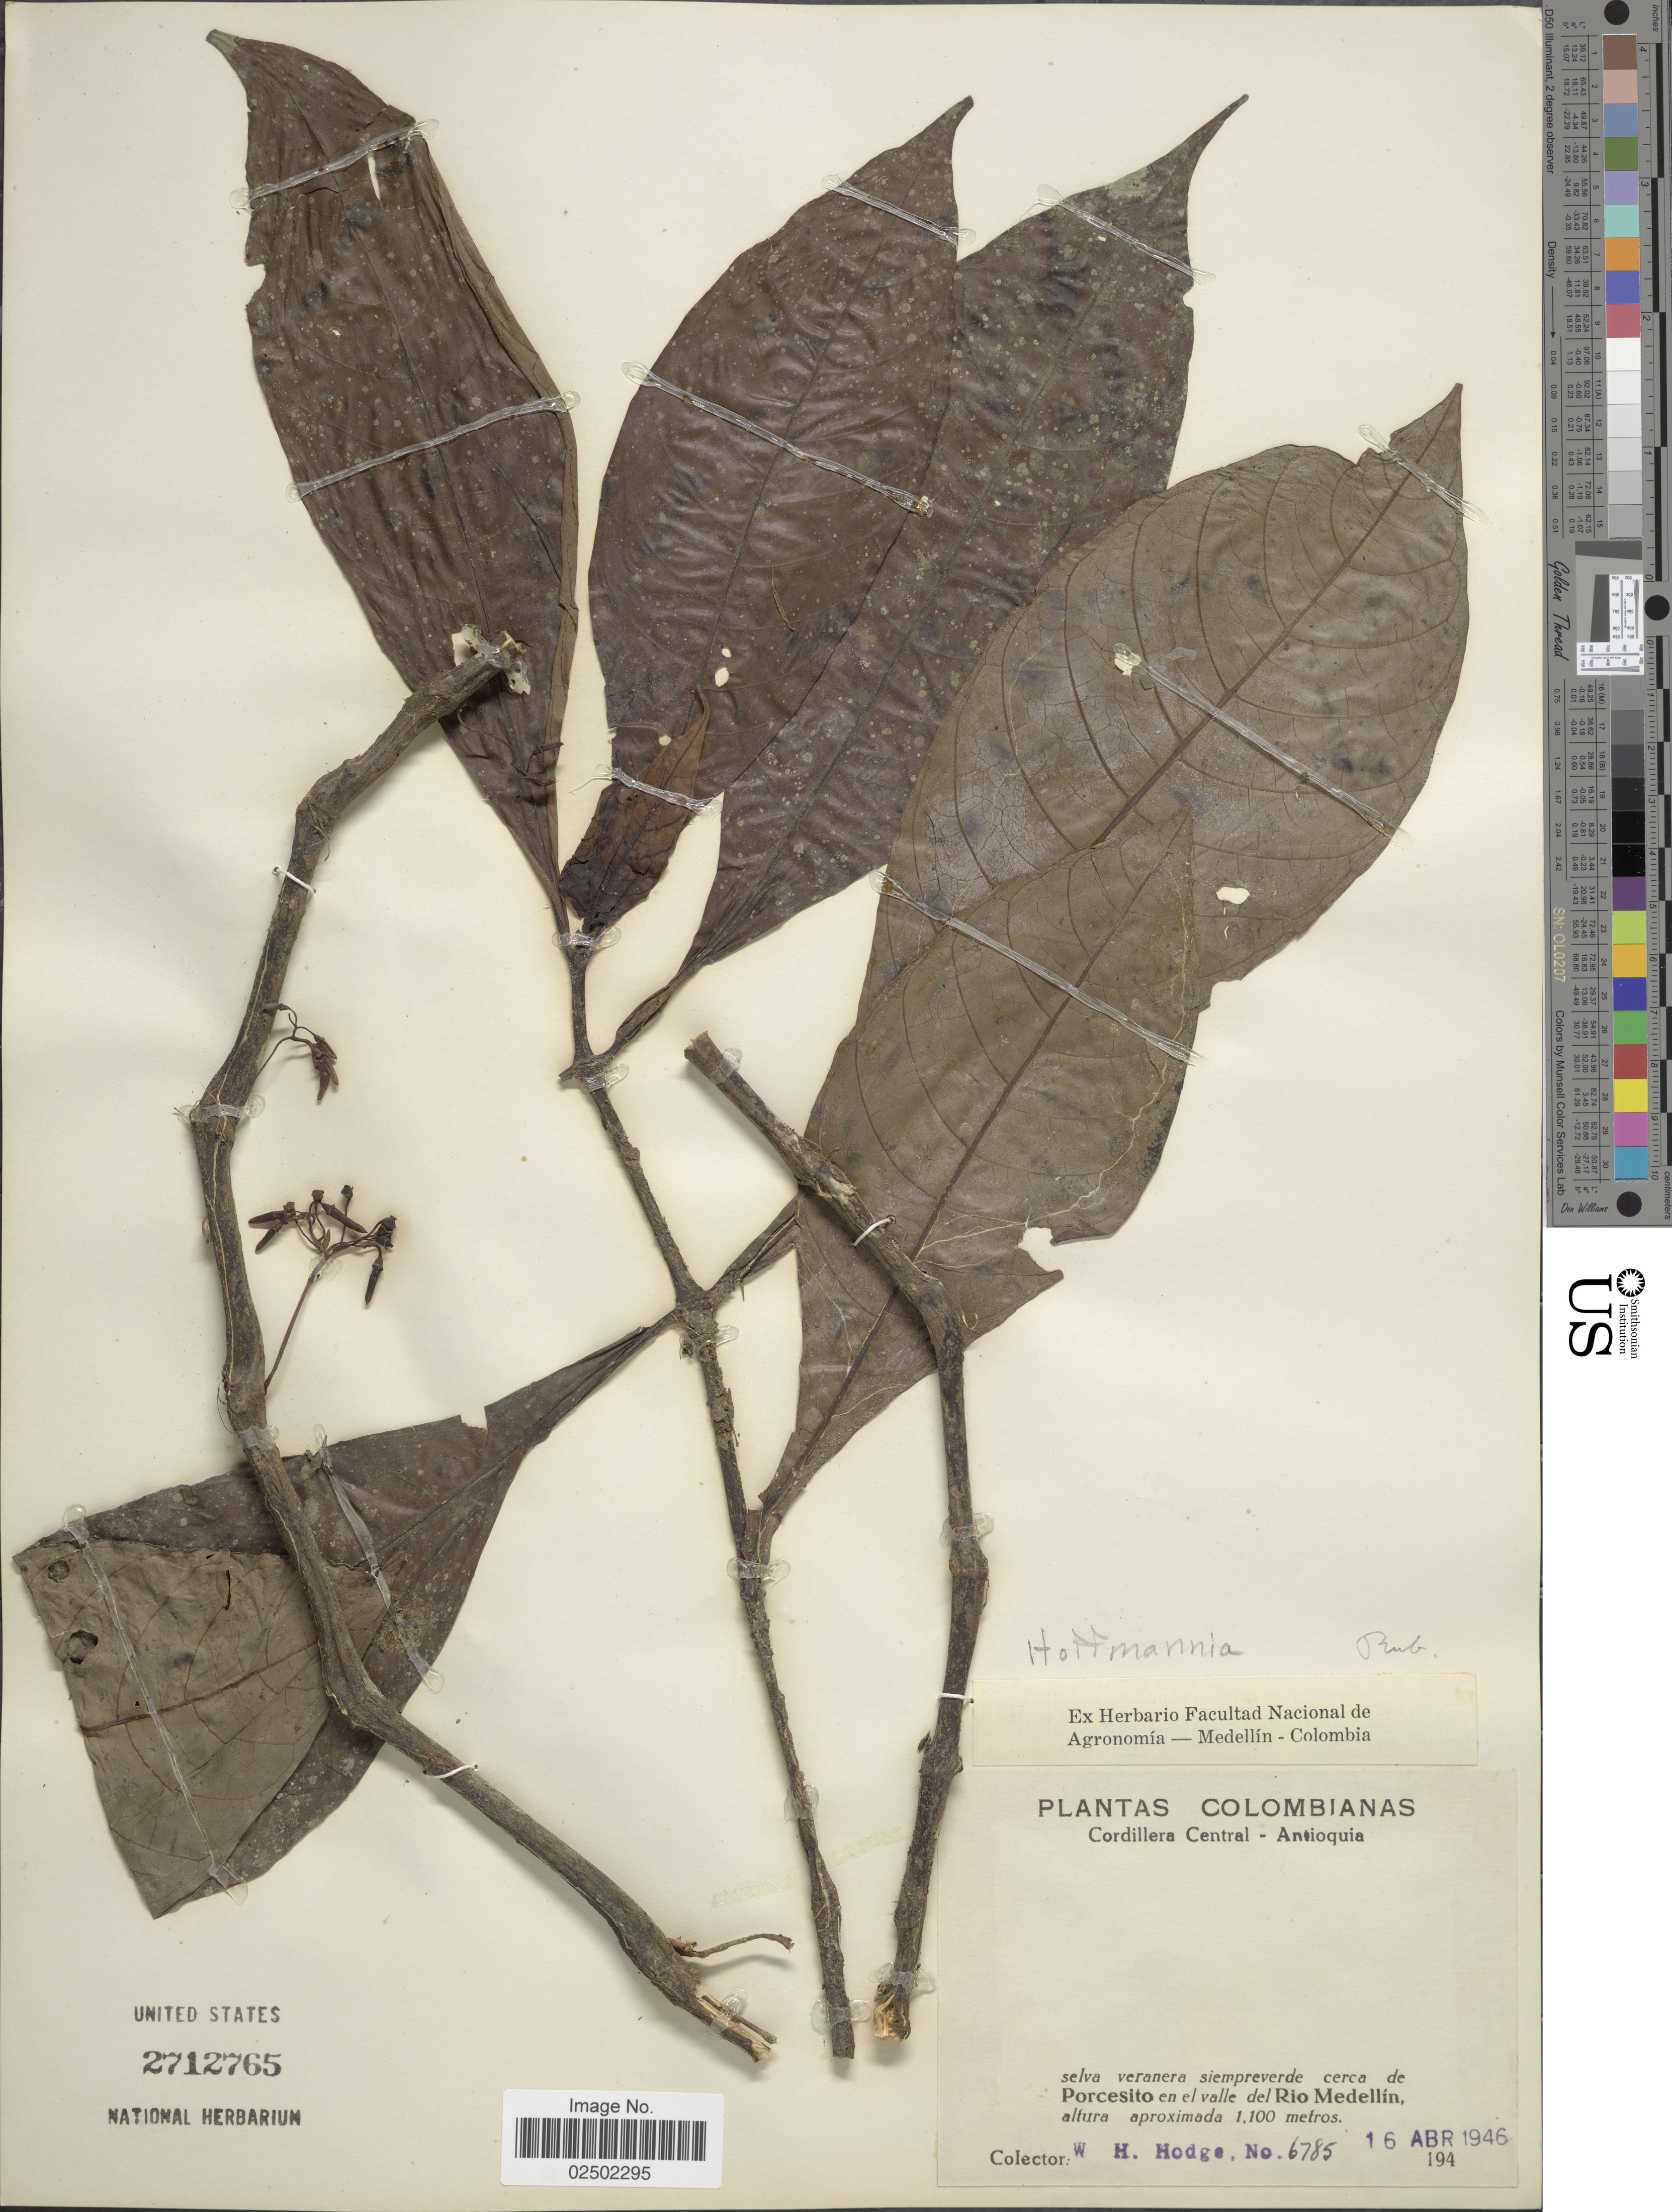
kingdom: Plantae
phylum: Tracheophyta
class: Magnoliopsida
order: Gentianales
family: Rubiaceae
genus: Hoffmannia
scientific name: Hoffmannia sp.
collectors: W. Hodge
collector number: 6785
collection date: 1946-04-16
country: Colombia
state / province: Antioquia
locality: Cordillera Central, Antioquia, selva veranera siempreverde cerca de Porcesito en el valle del Rio Medellin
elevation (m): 1100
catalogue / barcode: US 2712765